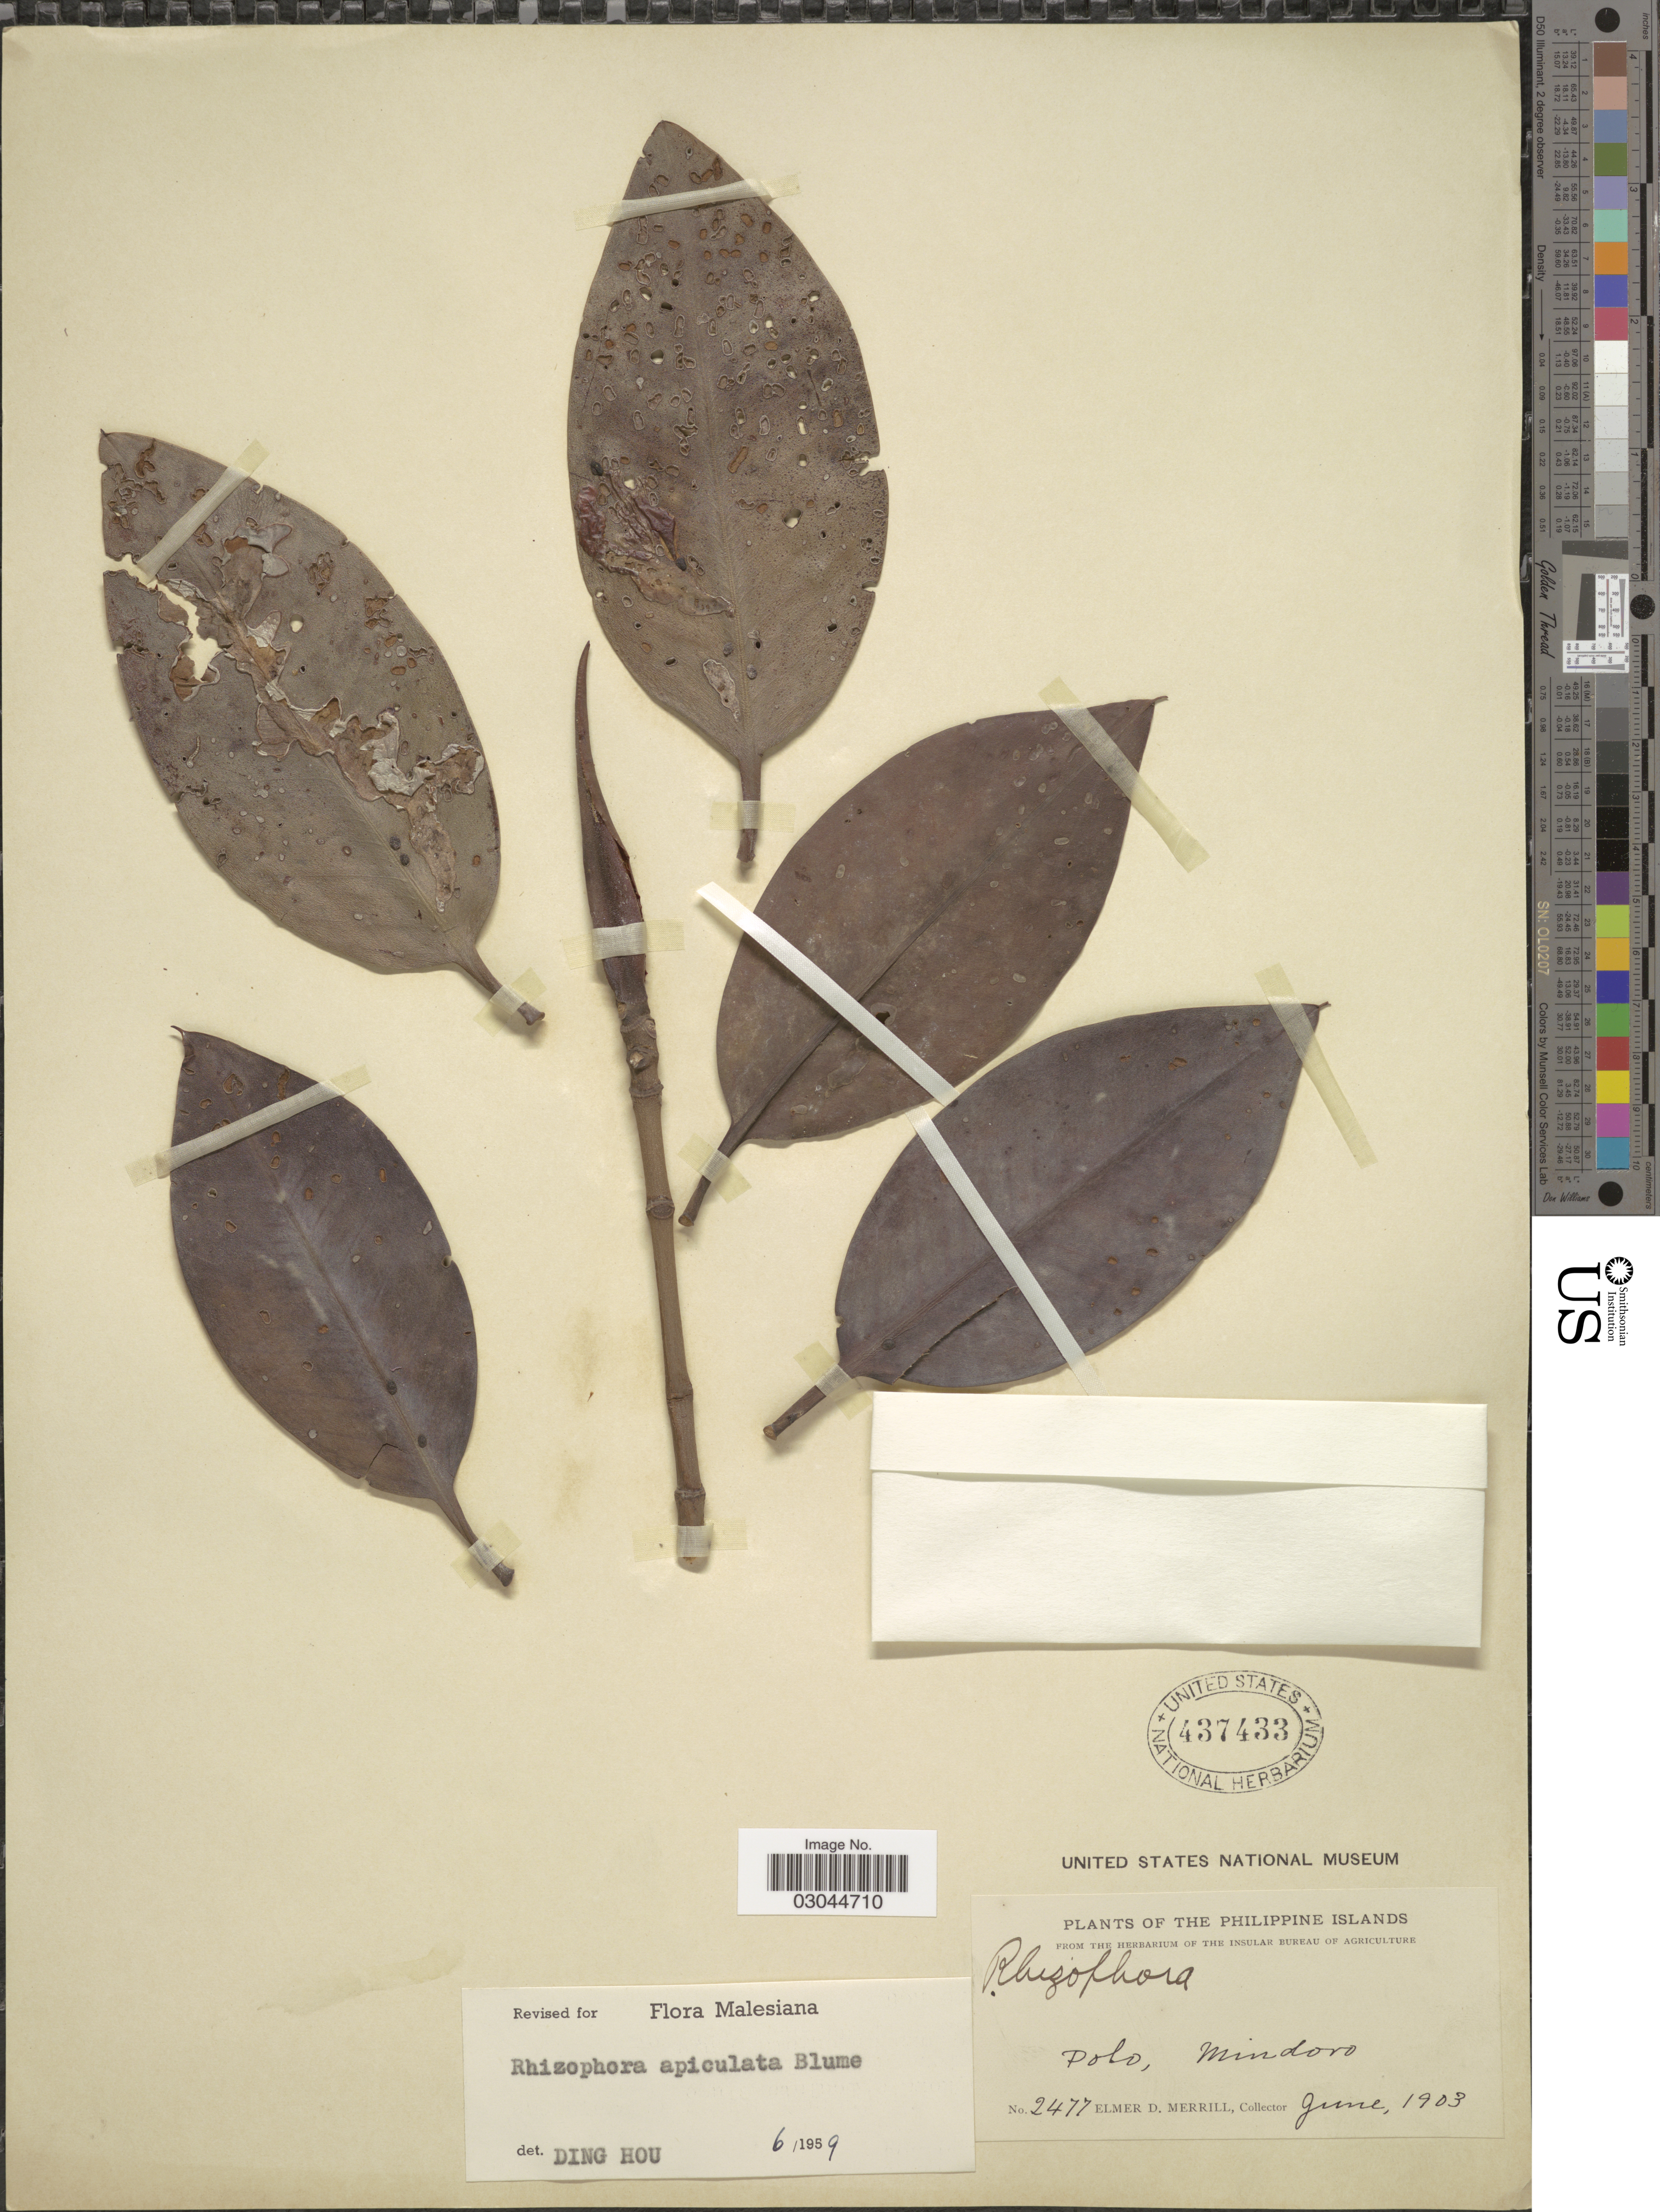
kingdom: Plantae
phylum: Tracheophyta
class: Magnoliopsida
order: Malpighiales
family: Rhizophoraceae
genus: Rhizophora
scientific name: Rhizophora apiculata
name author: Blume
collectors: E. D. Merrill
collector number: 2477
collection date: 1903-06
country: Philippines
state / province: Mimaropa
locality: The Philippine Islands. Polo, Mindoro.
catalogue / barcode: US 437433